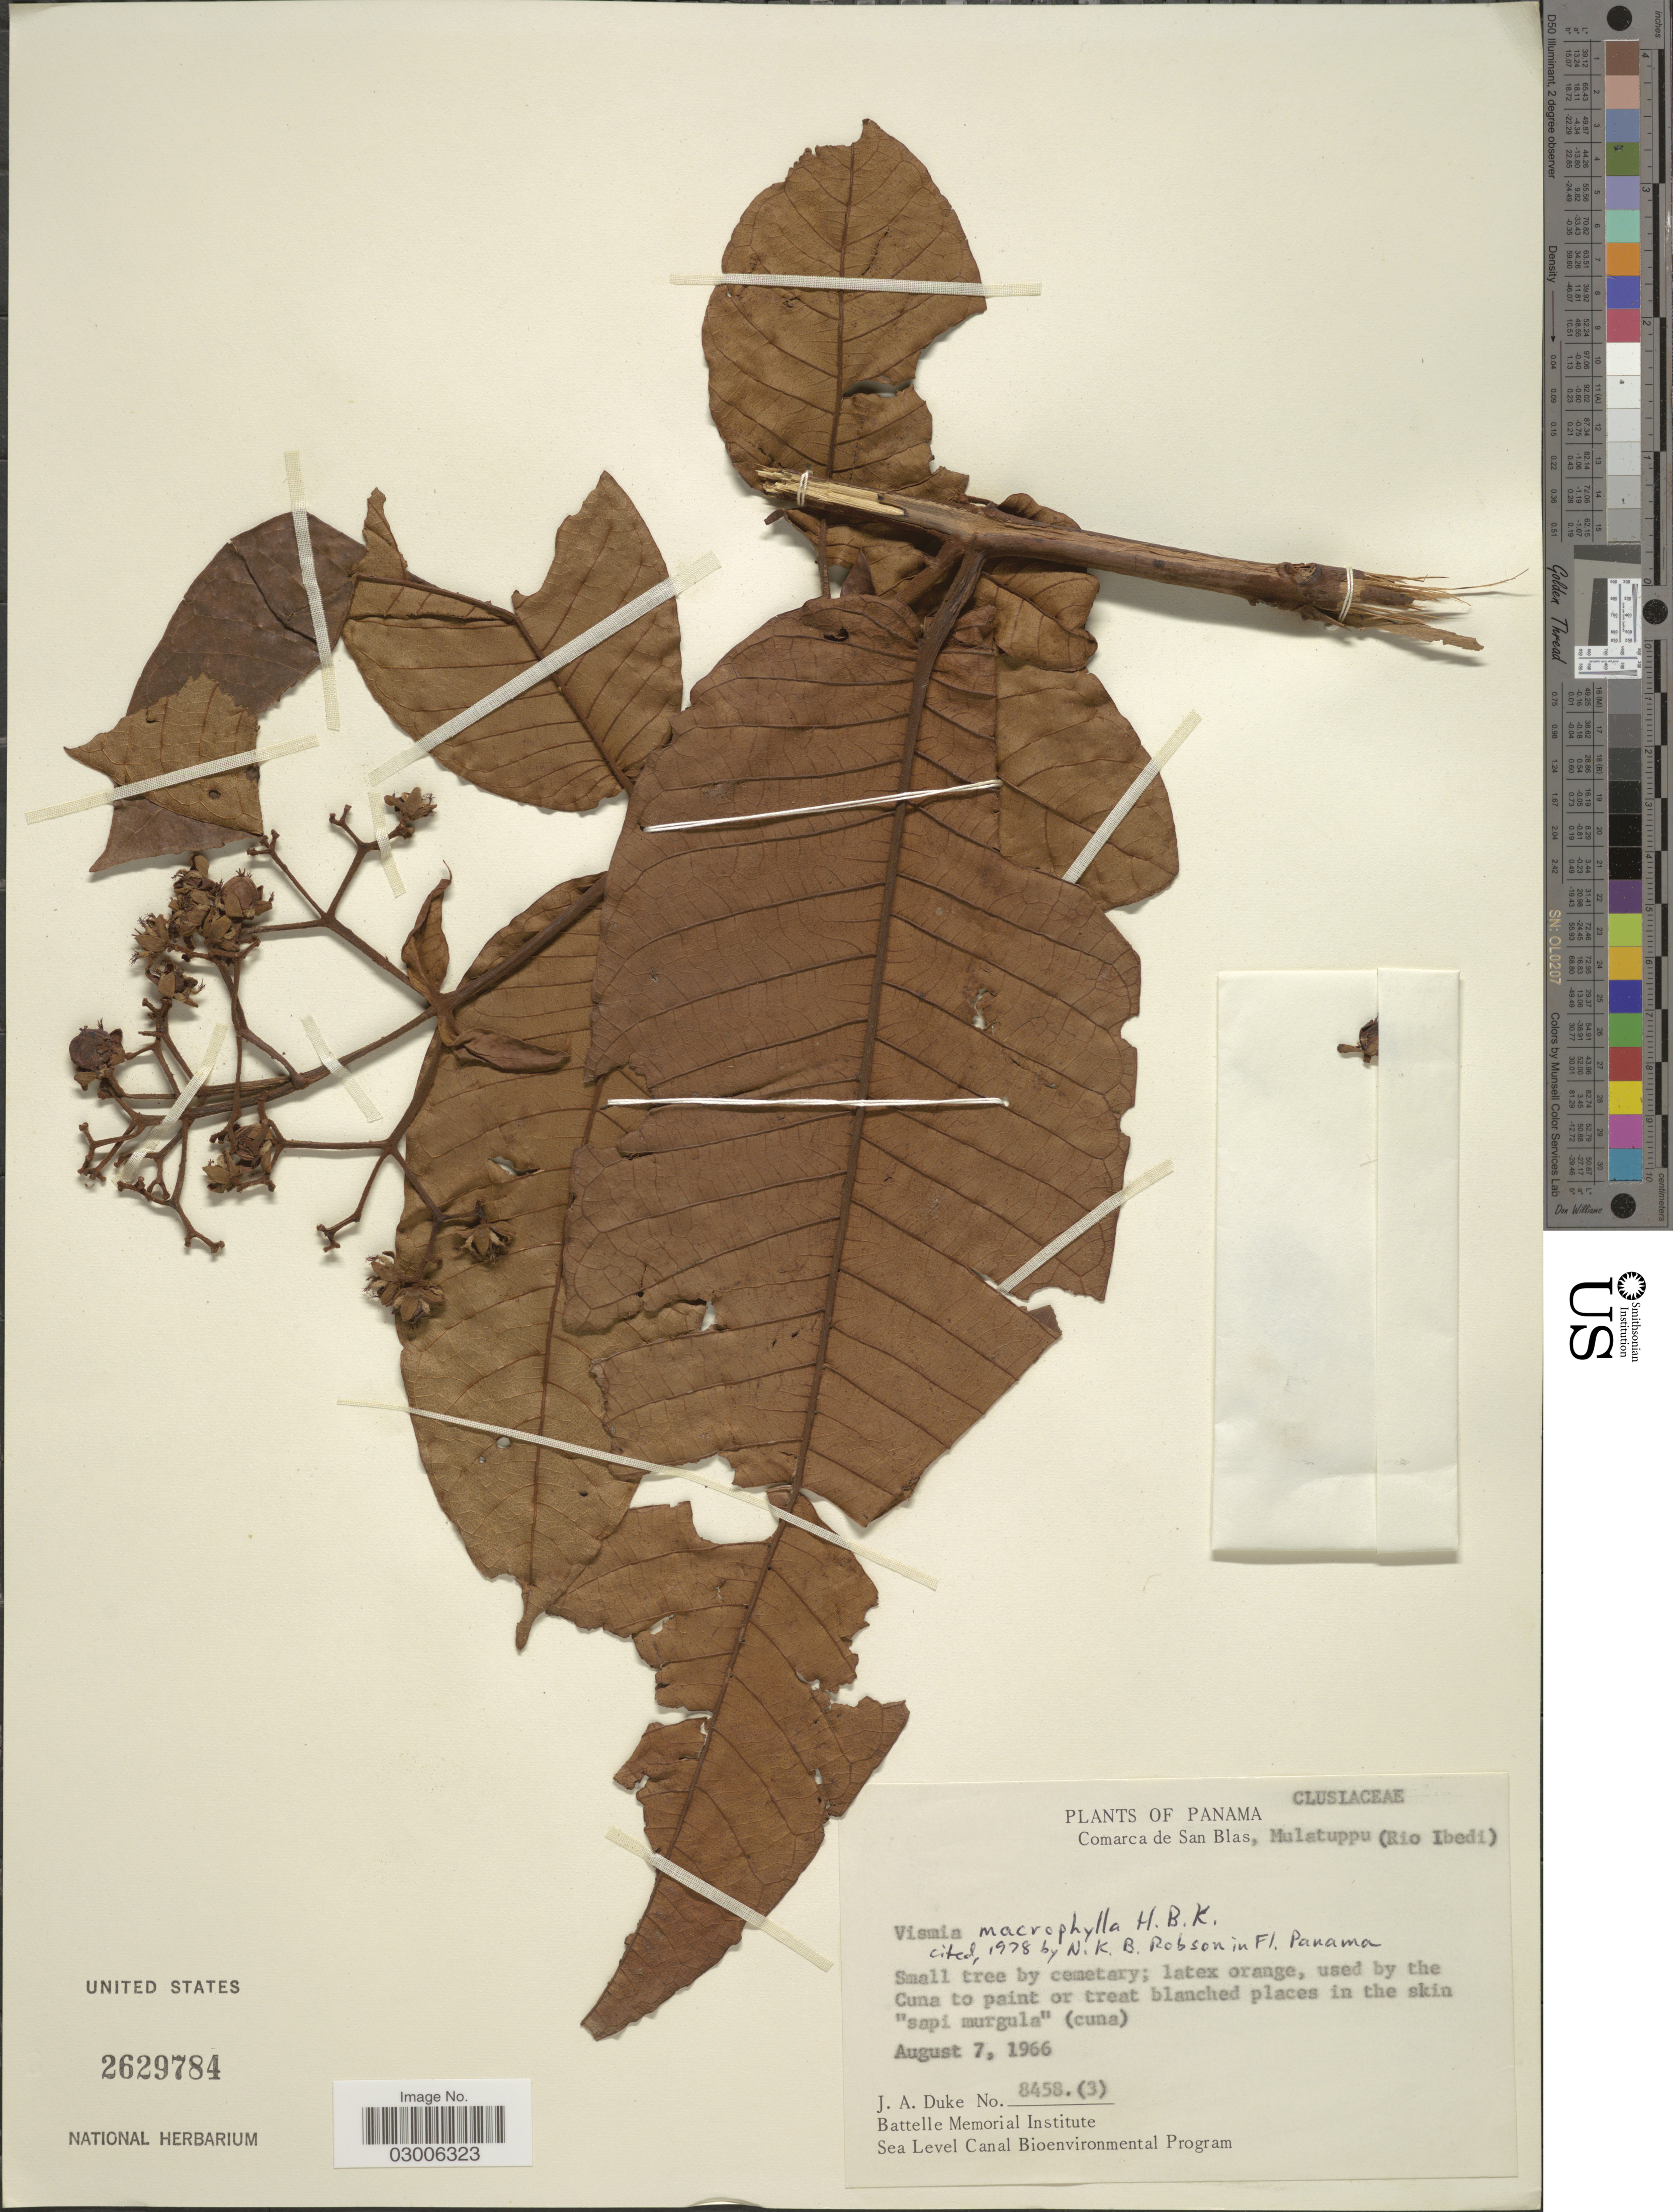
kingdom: Plantae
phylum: Tracheophyta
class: Magnoliopsida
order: Malpighiales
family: Hypericaceae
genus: Vismia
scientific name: Vismia macrophylla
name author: Kunth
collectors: J. A. Duke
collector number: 8458 (3)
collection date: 1966-08-07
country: Panama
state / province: Kuna Yala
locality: Comarca de San Blas, Mulatuppu (Rio Ibedi).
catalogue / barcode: US 2629784